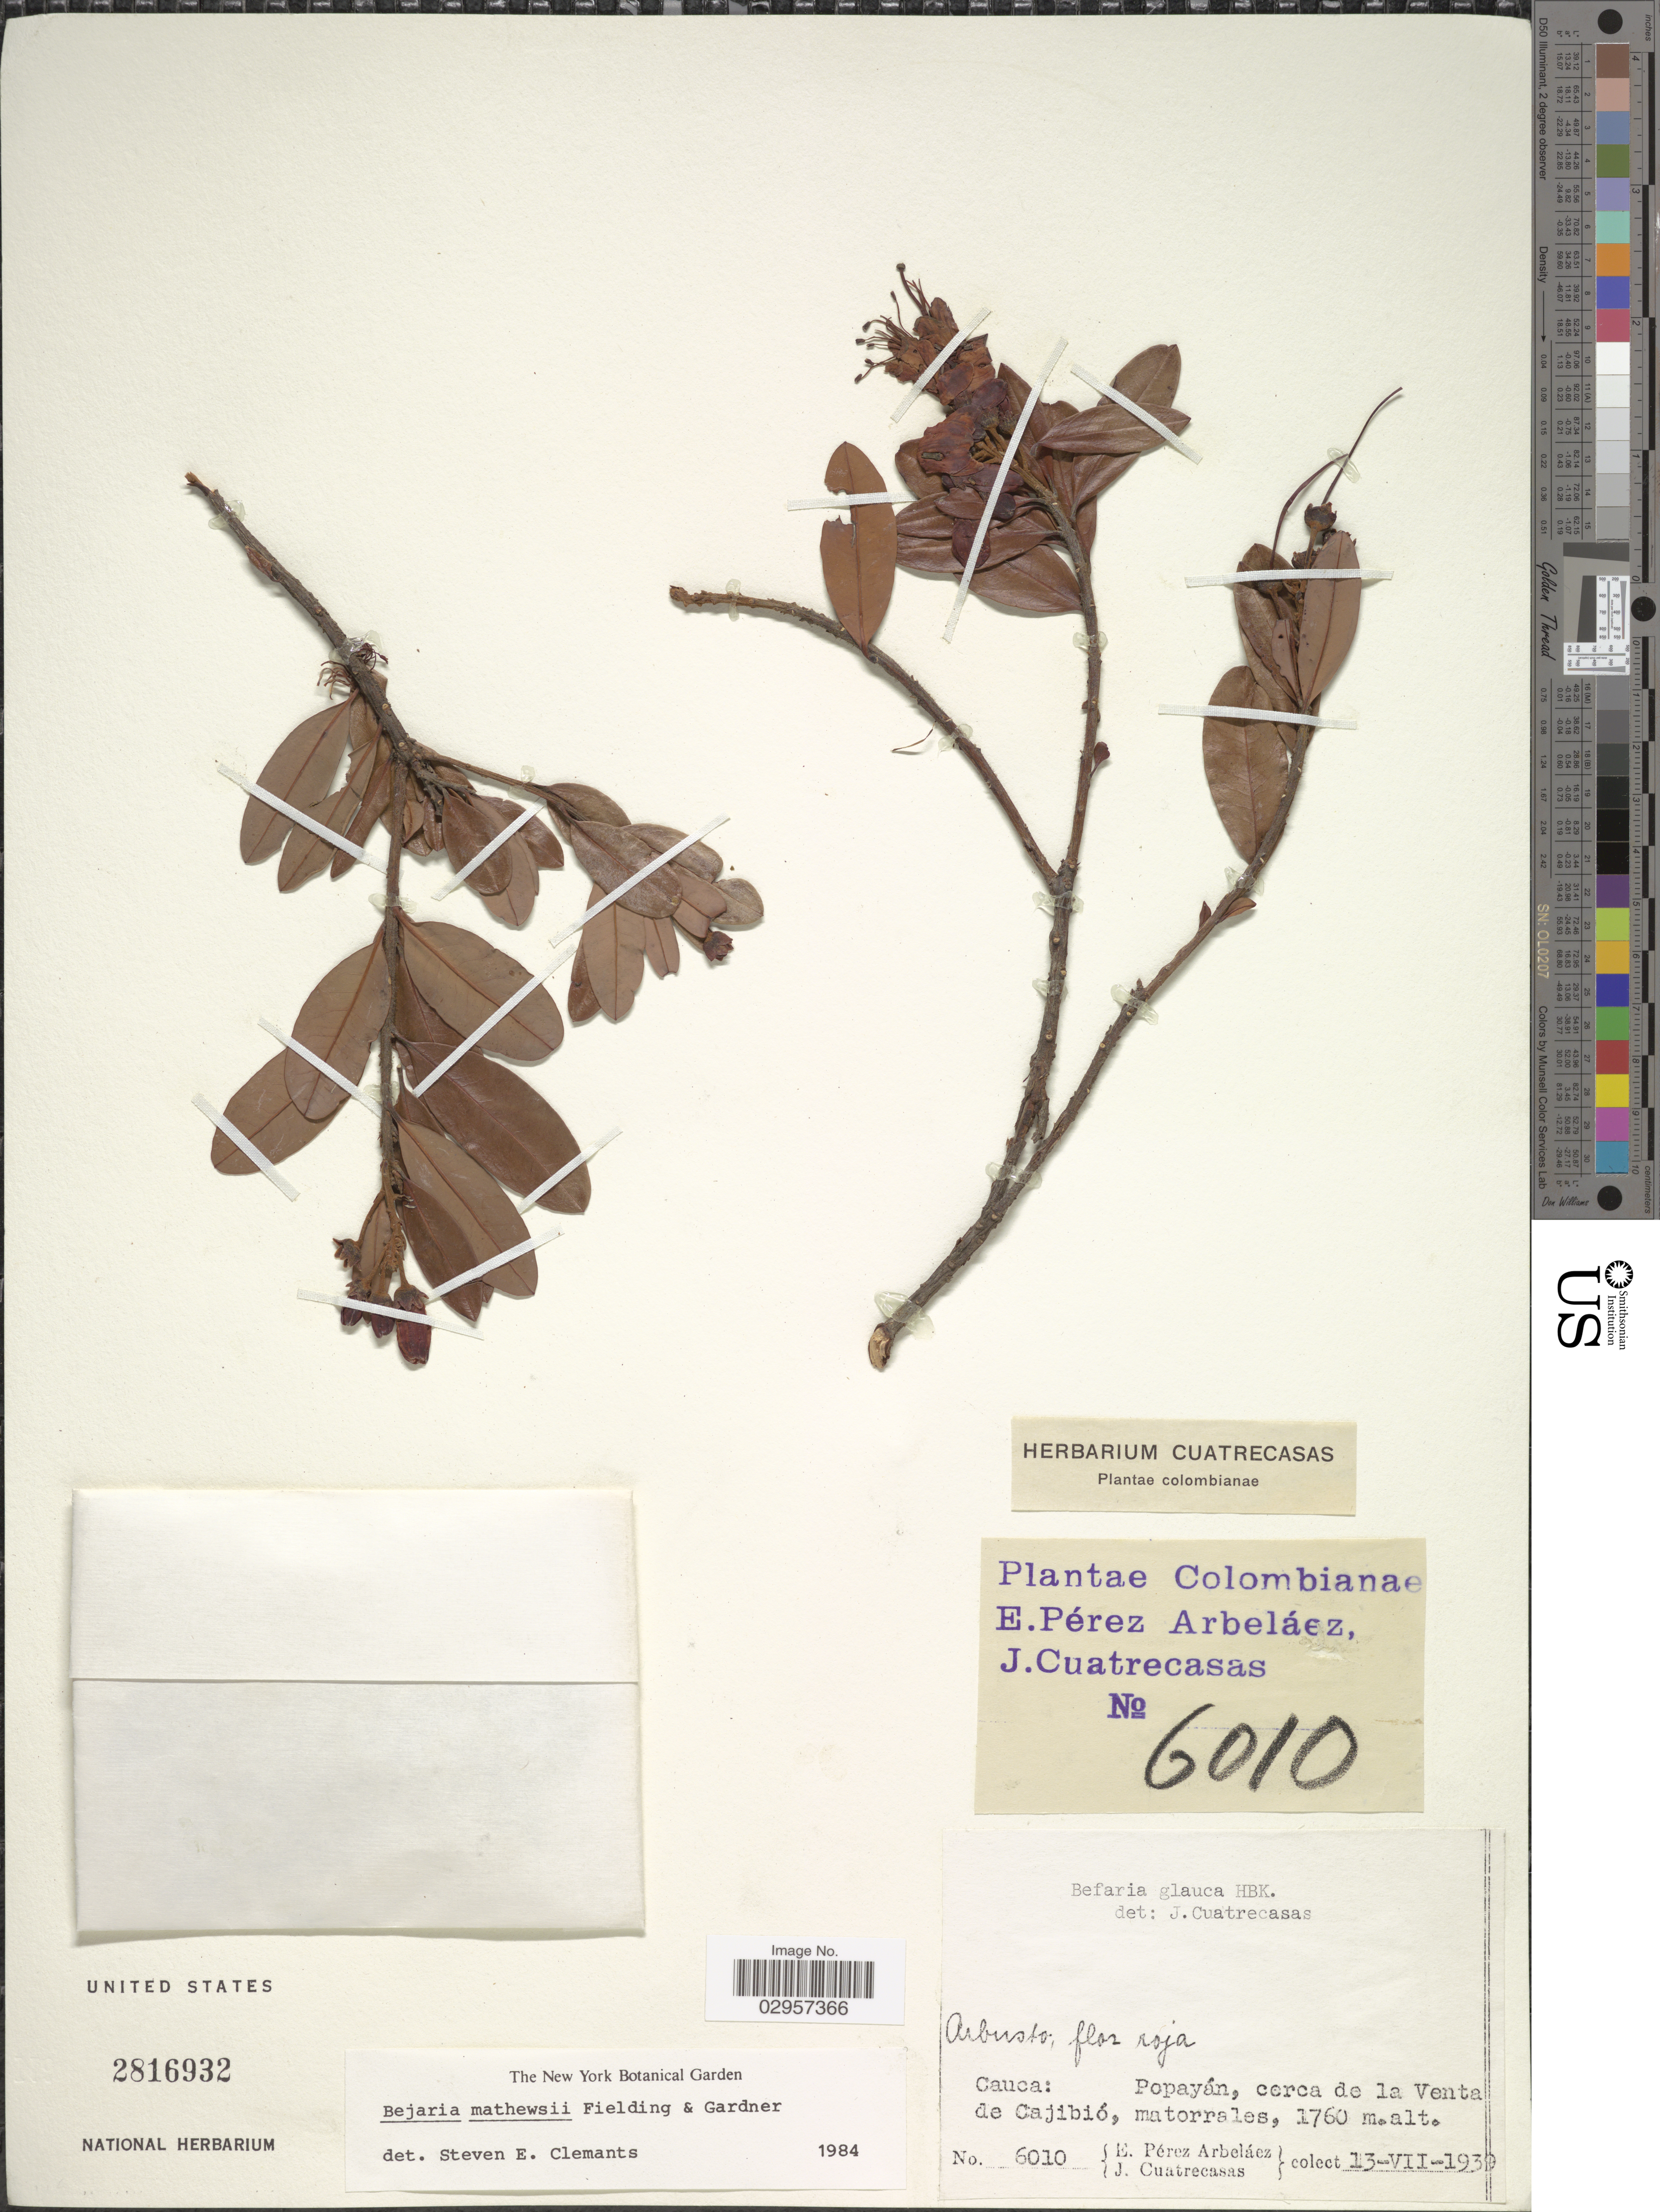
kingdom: Plantae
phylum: Tracheophyta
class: Magnoliopsida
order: Ericales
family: Ericaceae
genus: Bejaria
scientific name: Bejaria mathewsii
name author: Fielding & Gardner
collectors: E. Pérez Arbeláez & J. Cuatrecasas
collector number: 6010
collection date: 1939-07-13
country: Colombia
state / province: Cauca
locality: Popayán: cerca de la Venta de Cajibió, matorrales.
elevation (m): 1760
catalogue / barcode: US 2816932